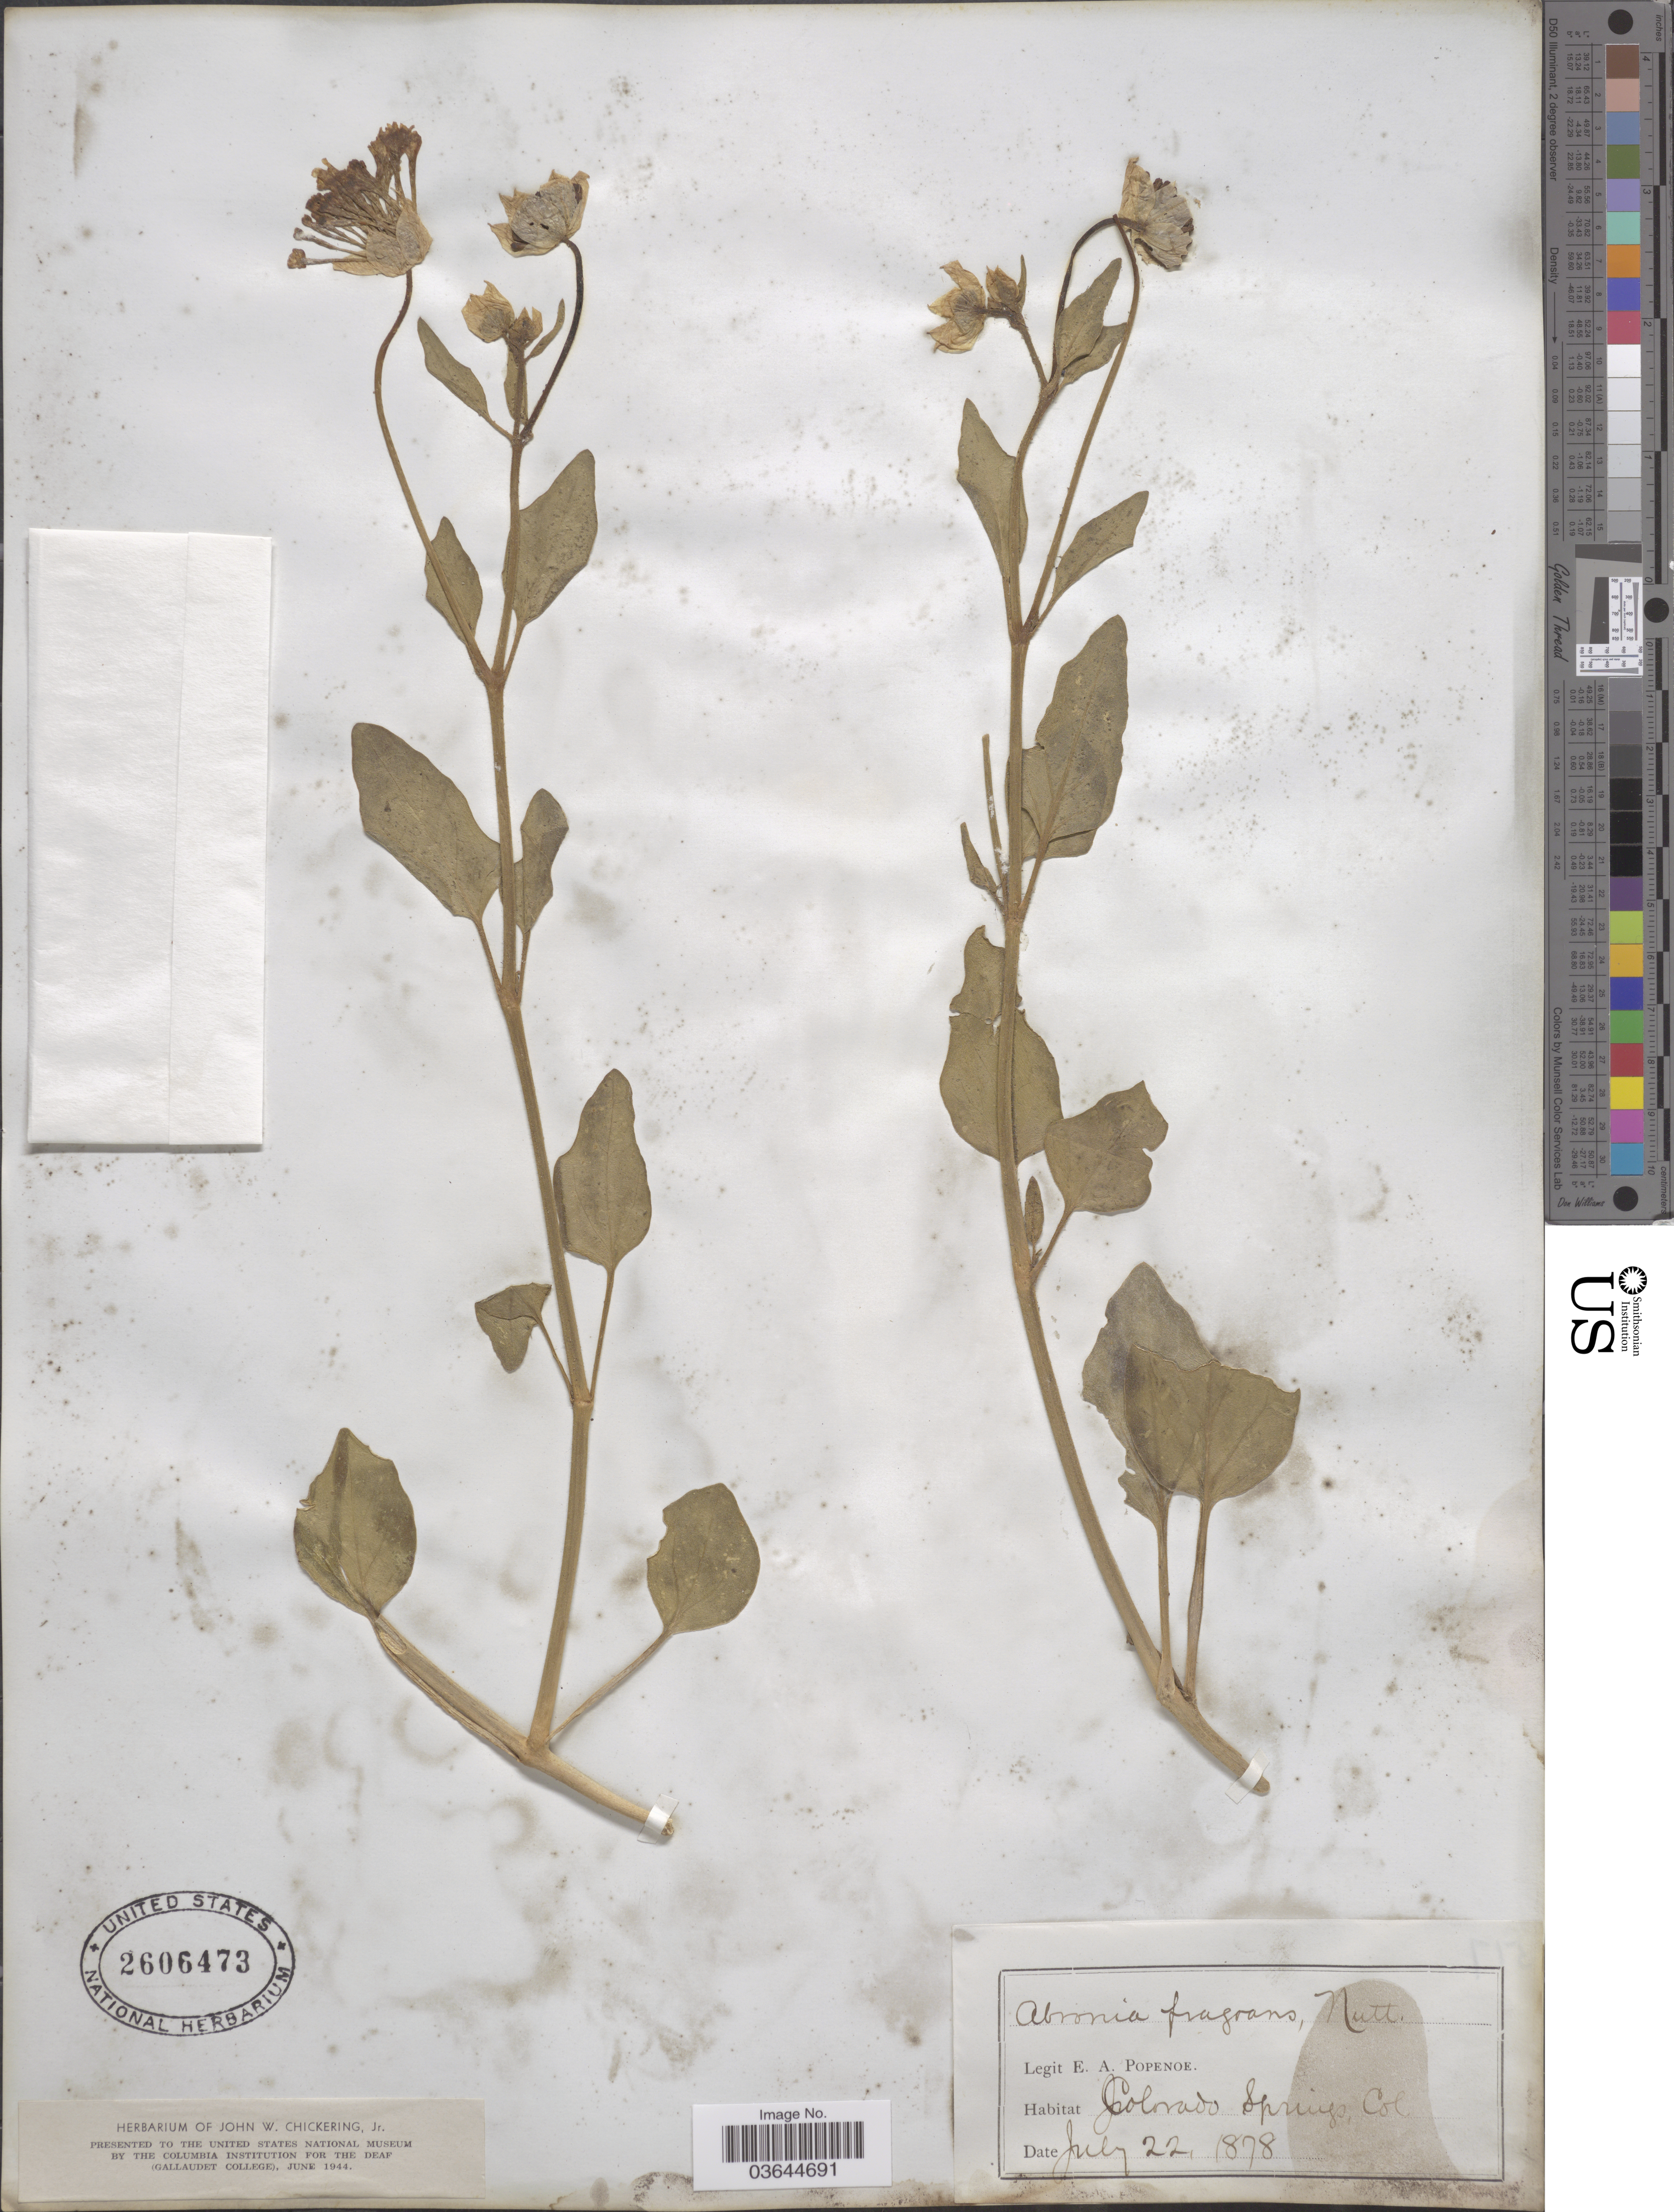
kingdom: Plantae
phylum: Tracheophyta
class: Magnoliopsida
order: Caryophyllales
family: Nyctaginaceae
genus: Abronia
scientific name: Abronia fragrans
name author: Nutt. ex Hook.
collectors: E. A. Popenoe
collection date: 1878-07-22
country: United States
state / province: Colorado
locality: Colorado Springs.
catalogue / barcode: US 2606473